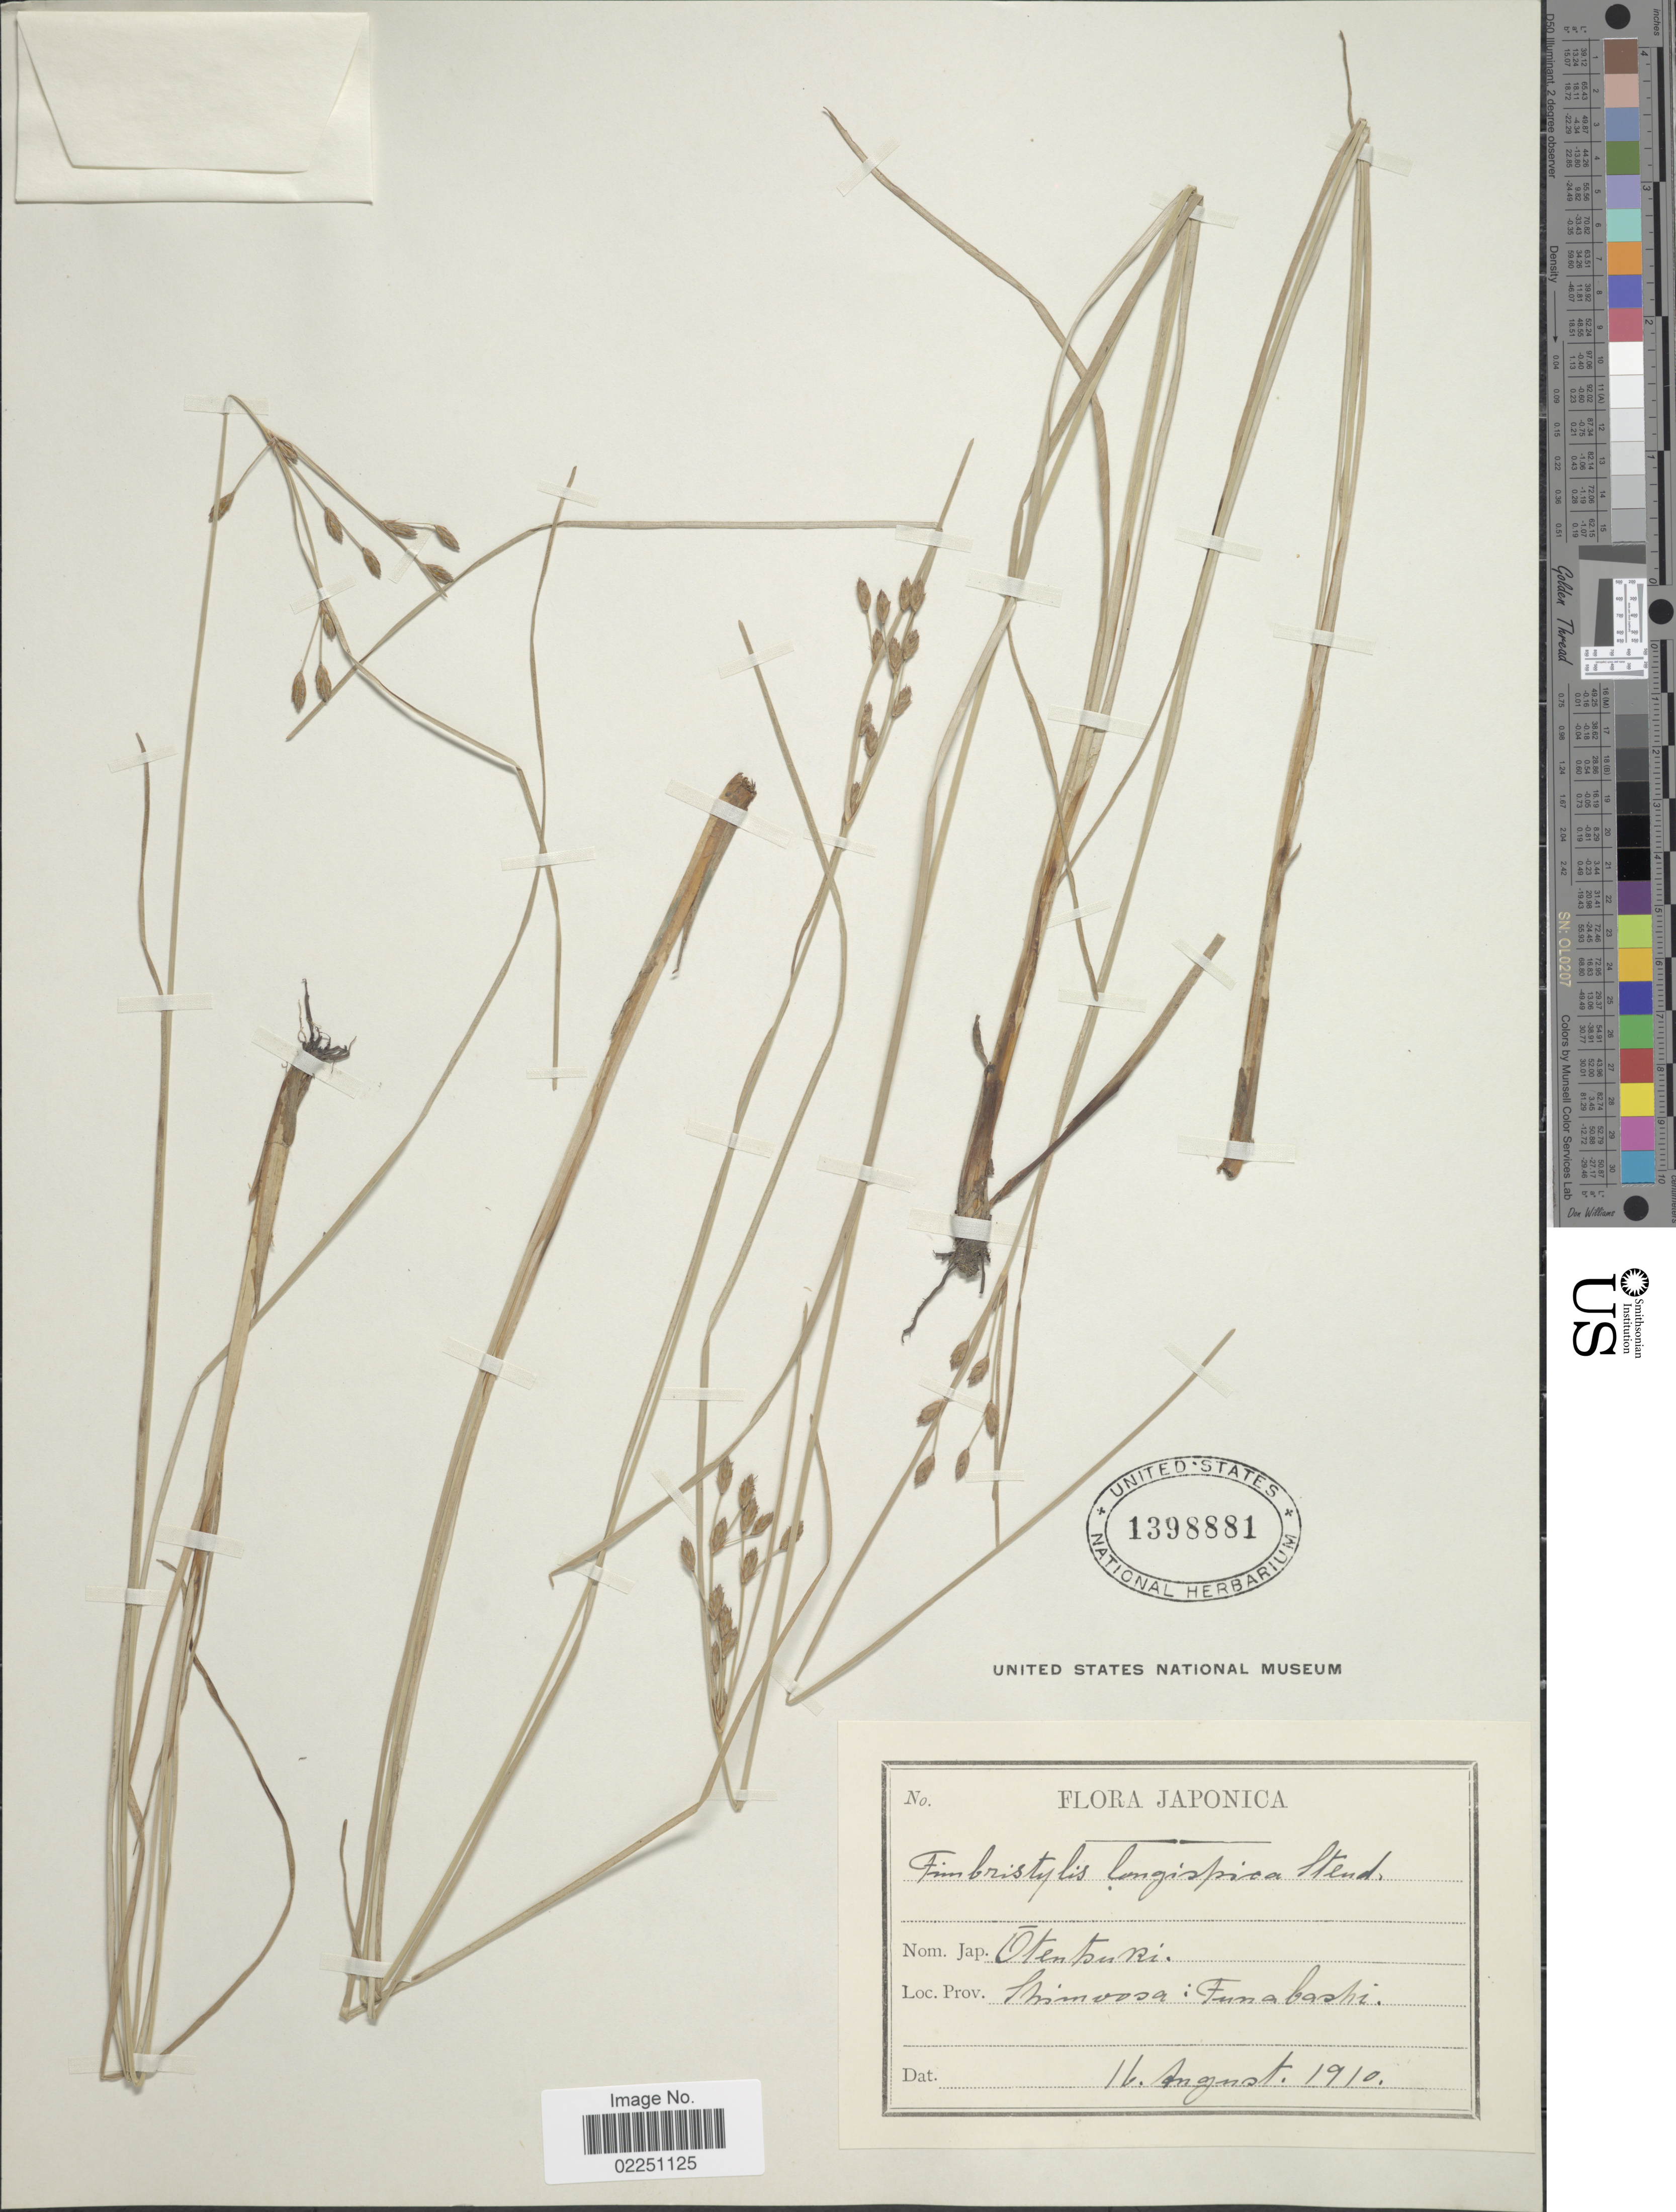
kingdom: Plantae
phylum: Tracheophyta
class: Liliopsida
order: Poales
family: Cyperaceae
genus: Fimbristylis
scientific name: Fimbristylis longispica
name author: Steud.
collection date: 1910-08-16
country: Japan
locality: Japonica. Shimoosa: Funabashi.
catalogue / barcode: US 1398881